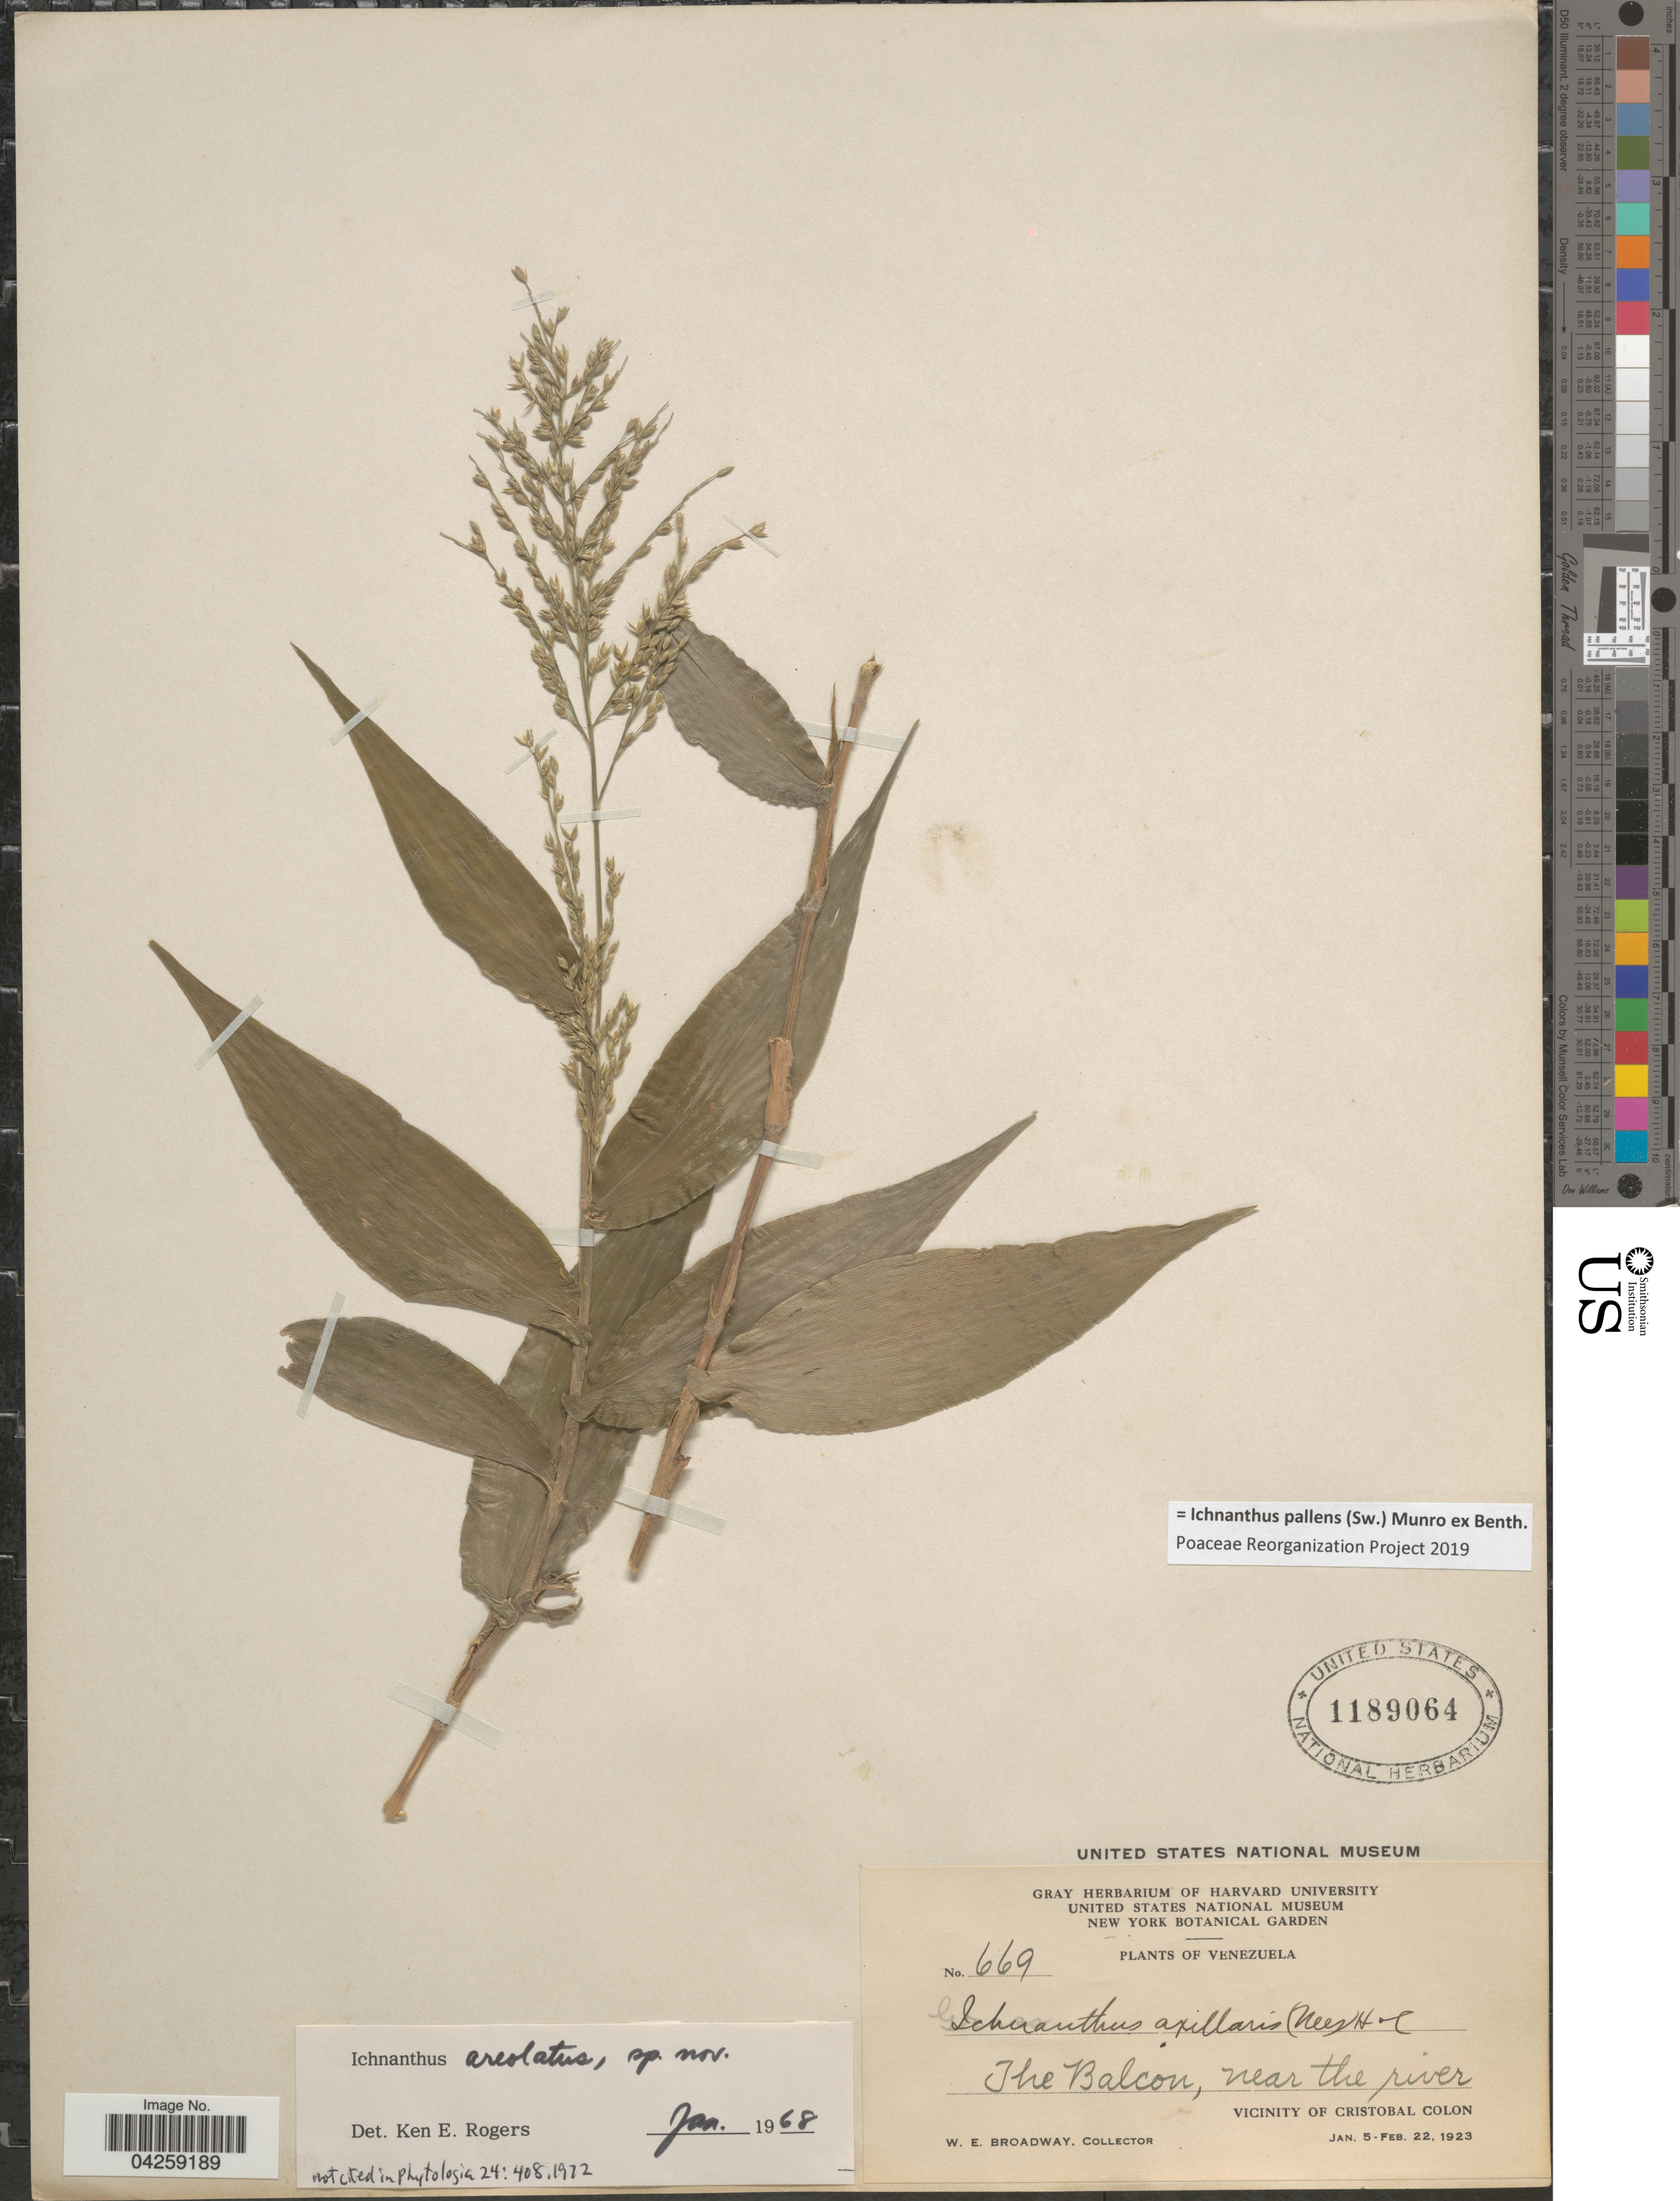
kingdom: Plantae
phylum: Tracheophyta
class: Liliopsida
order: Poales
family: Poaceae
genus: Ichnanthus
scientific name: Ichnanthus pallens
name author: (Sw.) Munro ex Benth.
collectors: W. E. Broadway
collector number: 669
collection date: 1923-01-05/1923-02-22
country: Venezuela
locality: The Balcon, near the river. Vicinity of Cristobal Colon.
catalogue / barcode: US 1189064